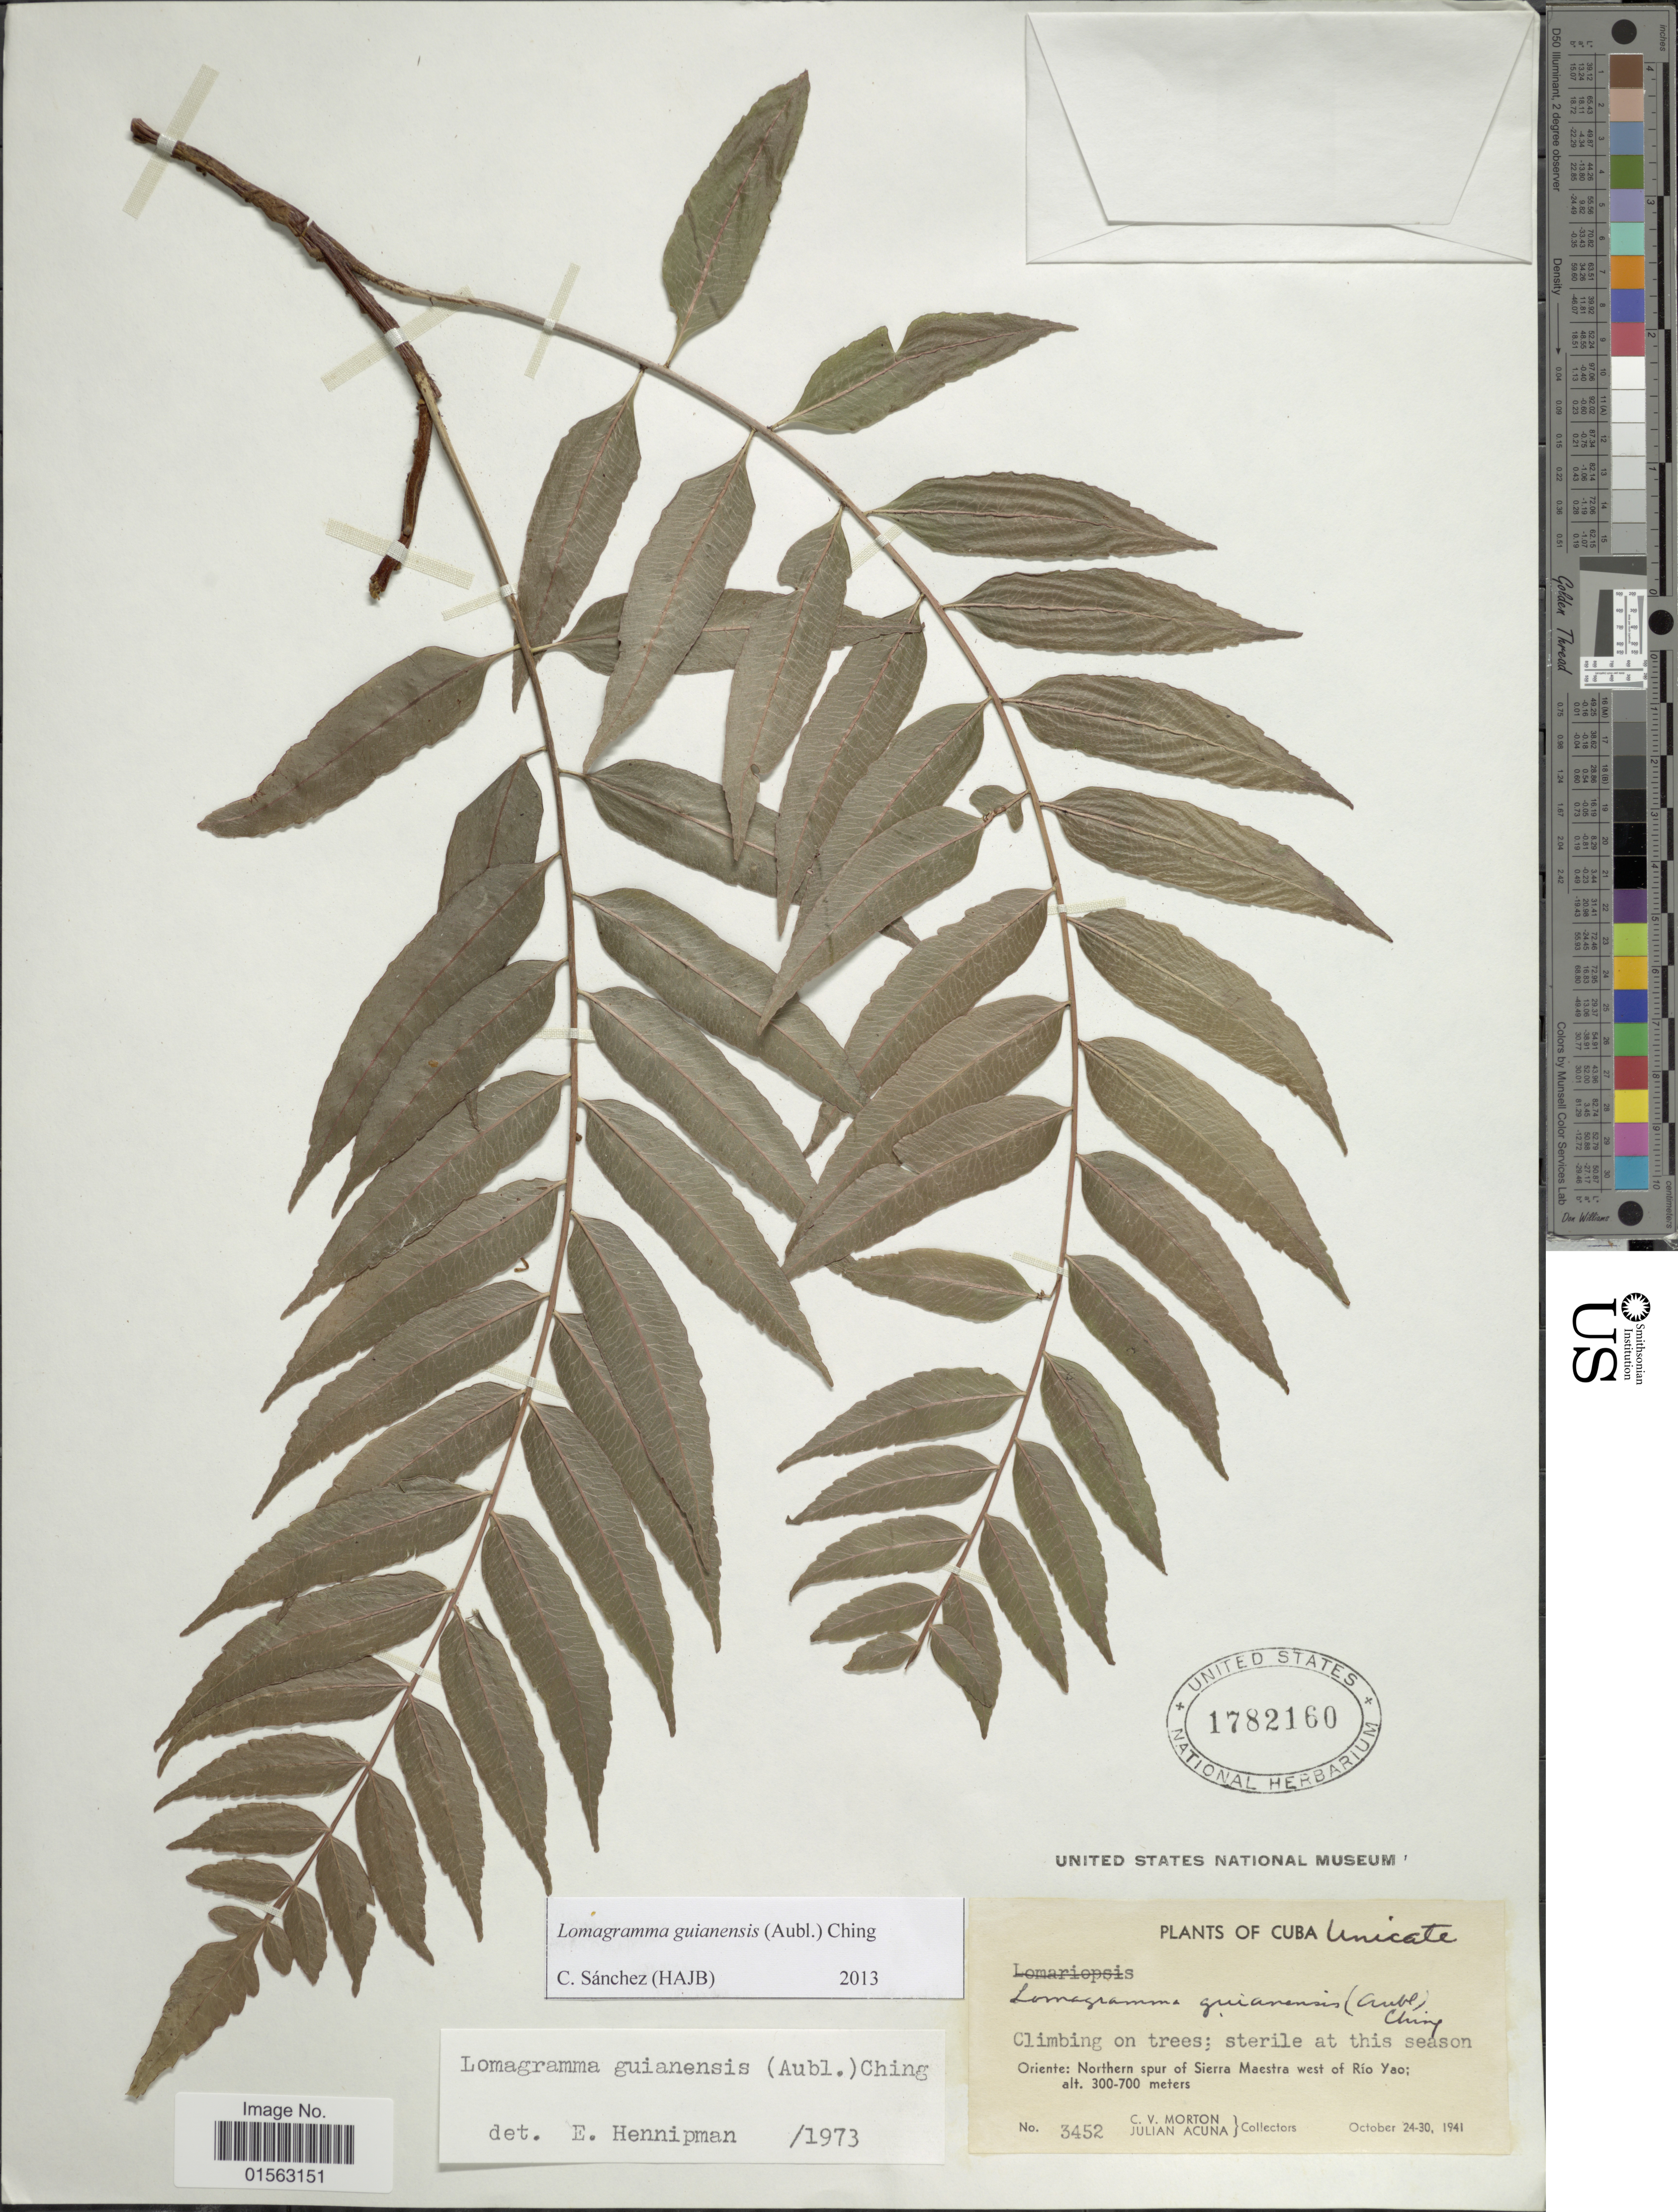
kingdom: Plantae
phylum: Tracheophyta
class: Polypodiopsida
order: Polypodiales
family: Dryopteridaceae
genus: Mickelia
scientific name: Mickelia guianensis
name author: (Aubl.) R.C. Moran et al.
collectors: C. V. Morton & J. B. Acuña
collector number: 3452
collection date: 1941-10-24/1941-10-30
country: Cuba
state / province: Oriente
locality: Cuba, Oriente: Norte spur of Sierra Maestra west of Río Yao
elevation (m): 300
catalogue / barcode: US 1782160